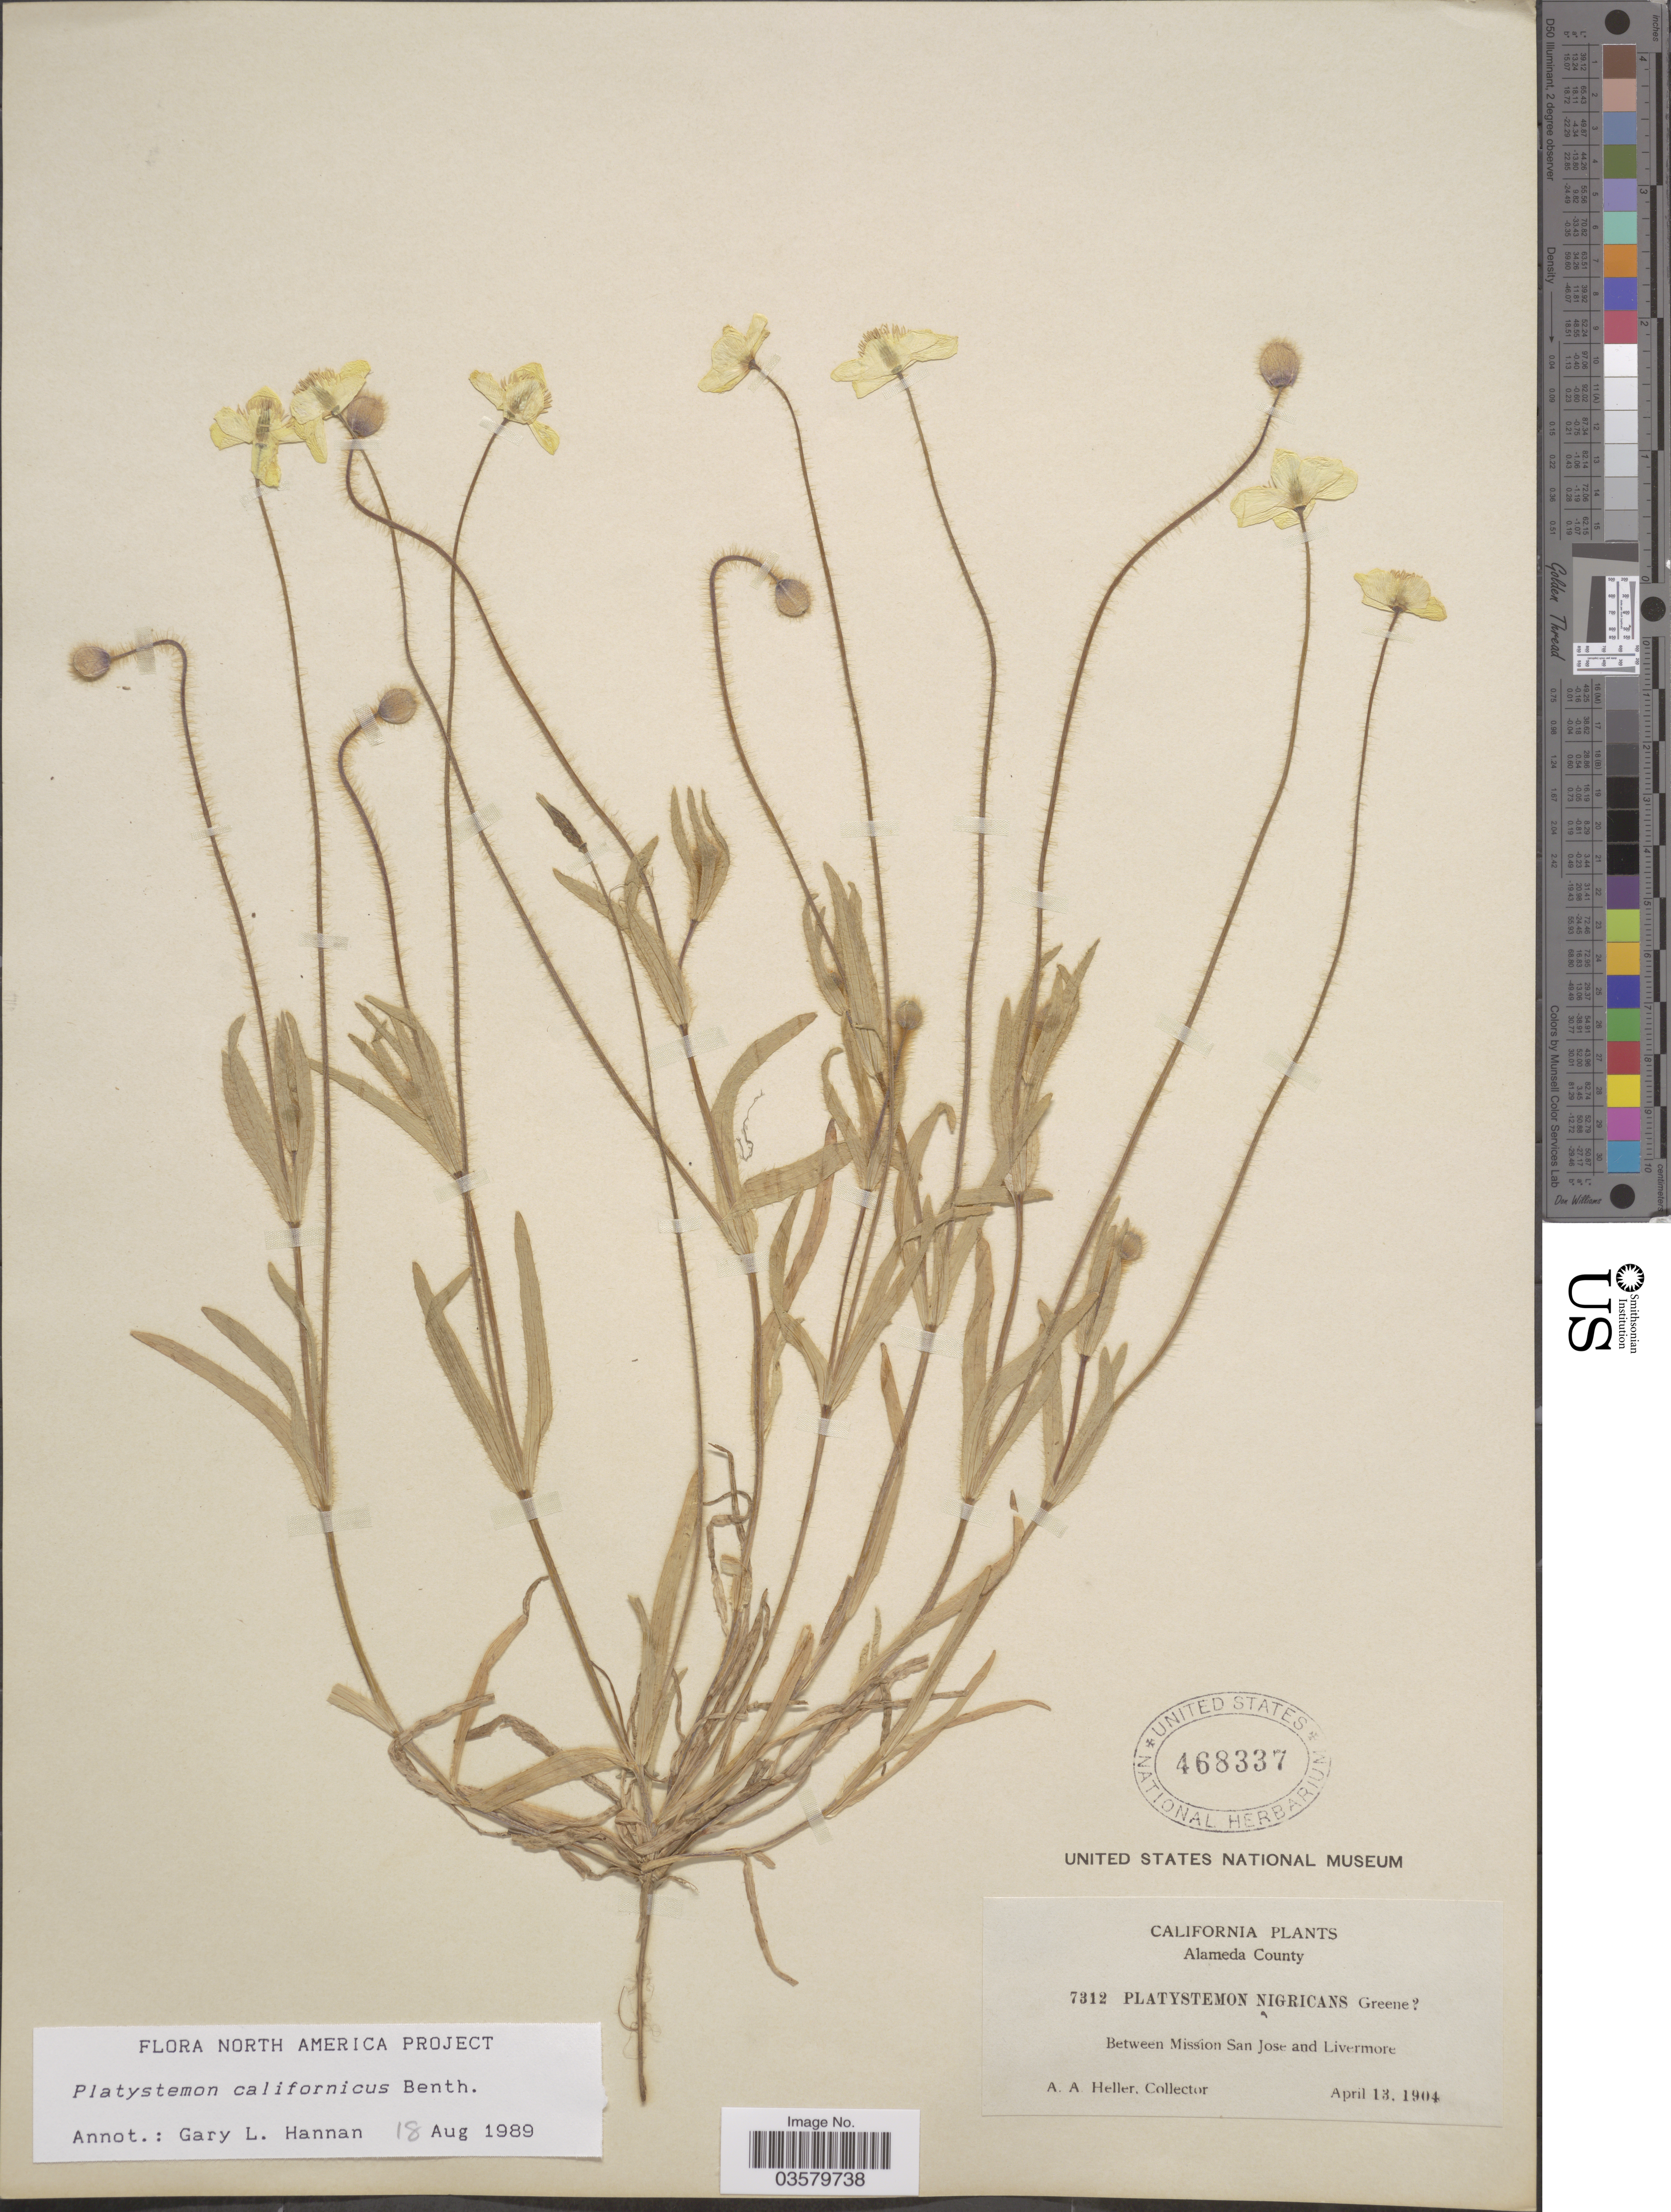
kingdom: Plantae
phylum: Tracheophyta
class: Magnoliopsida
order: Ranunculales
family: Papaveraceae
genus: Platystemon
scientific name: Platystemon californicus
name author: Benth.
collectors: A. A. Heller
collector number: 7312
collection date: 1904-04-13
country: United States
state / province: California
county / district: Alameda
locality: Alameda County. Between Mission San Jose and Livermore.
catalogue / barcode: US 468337